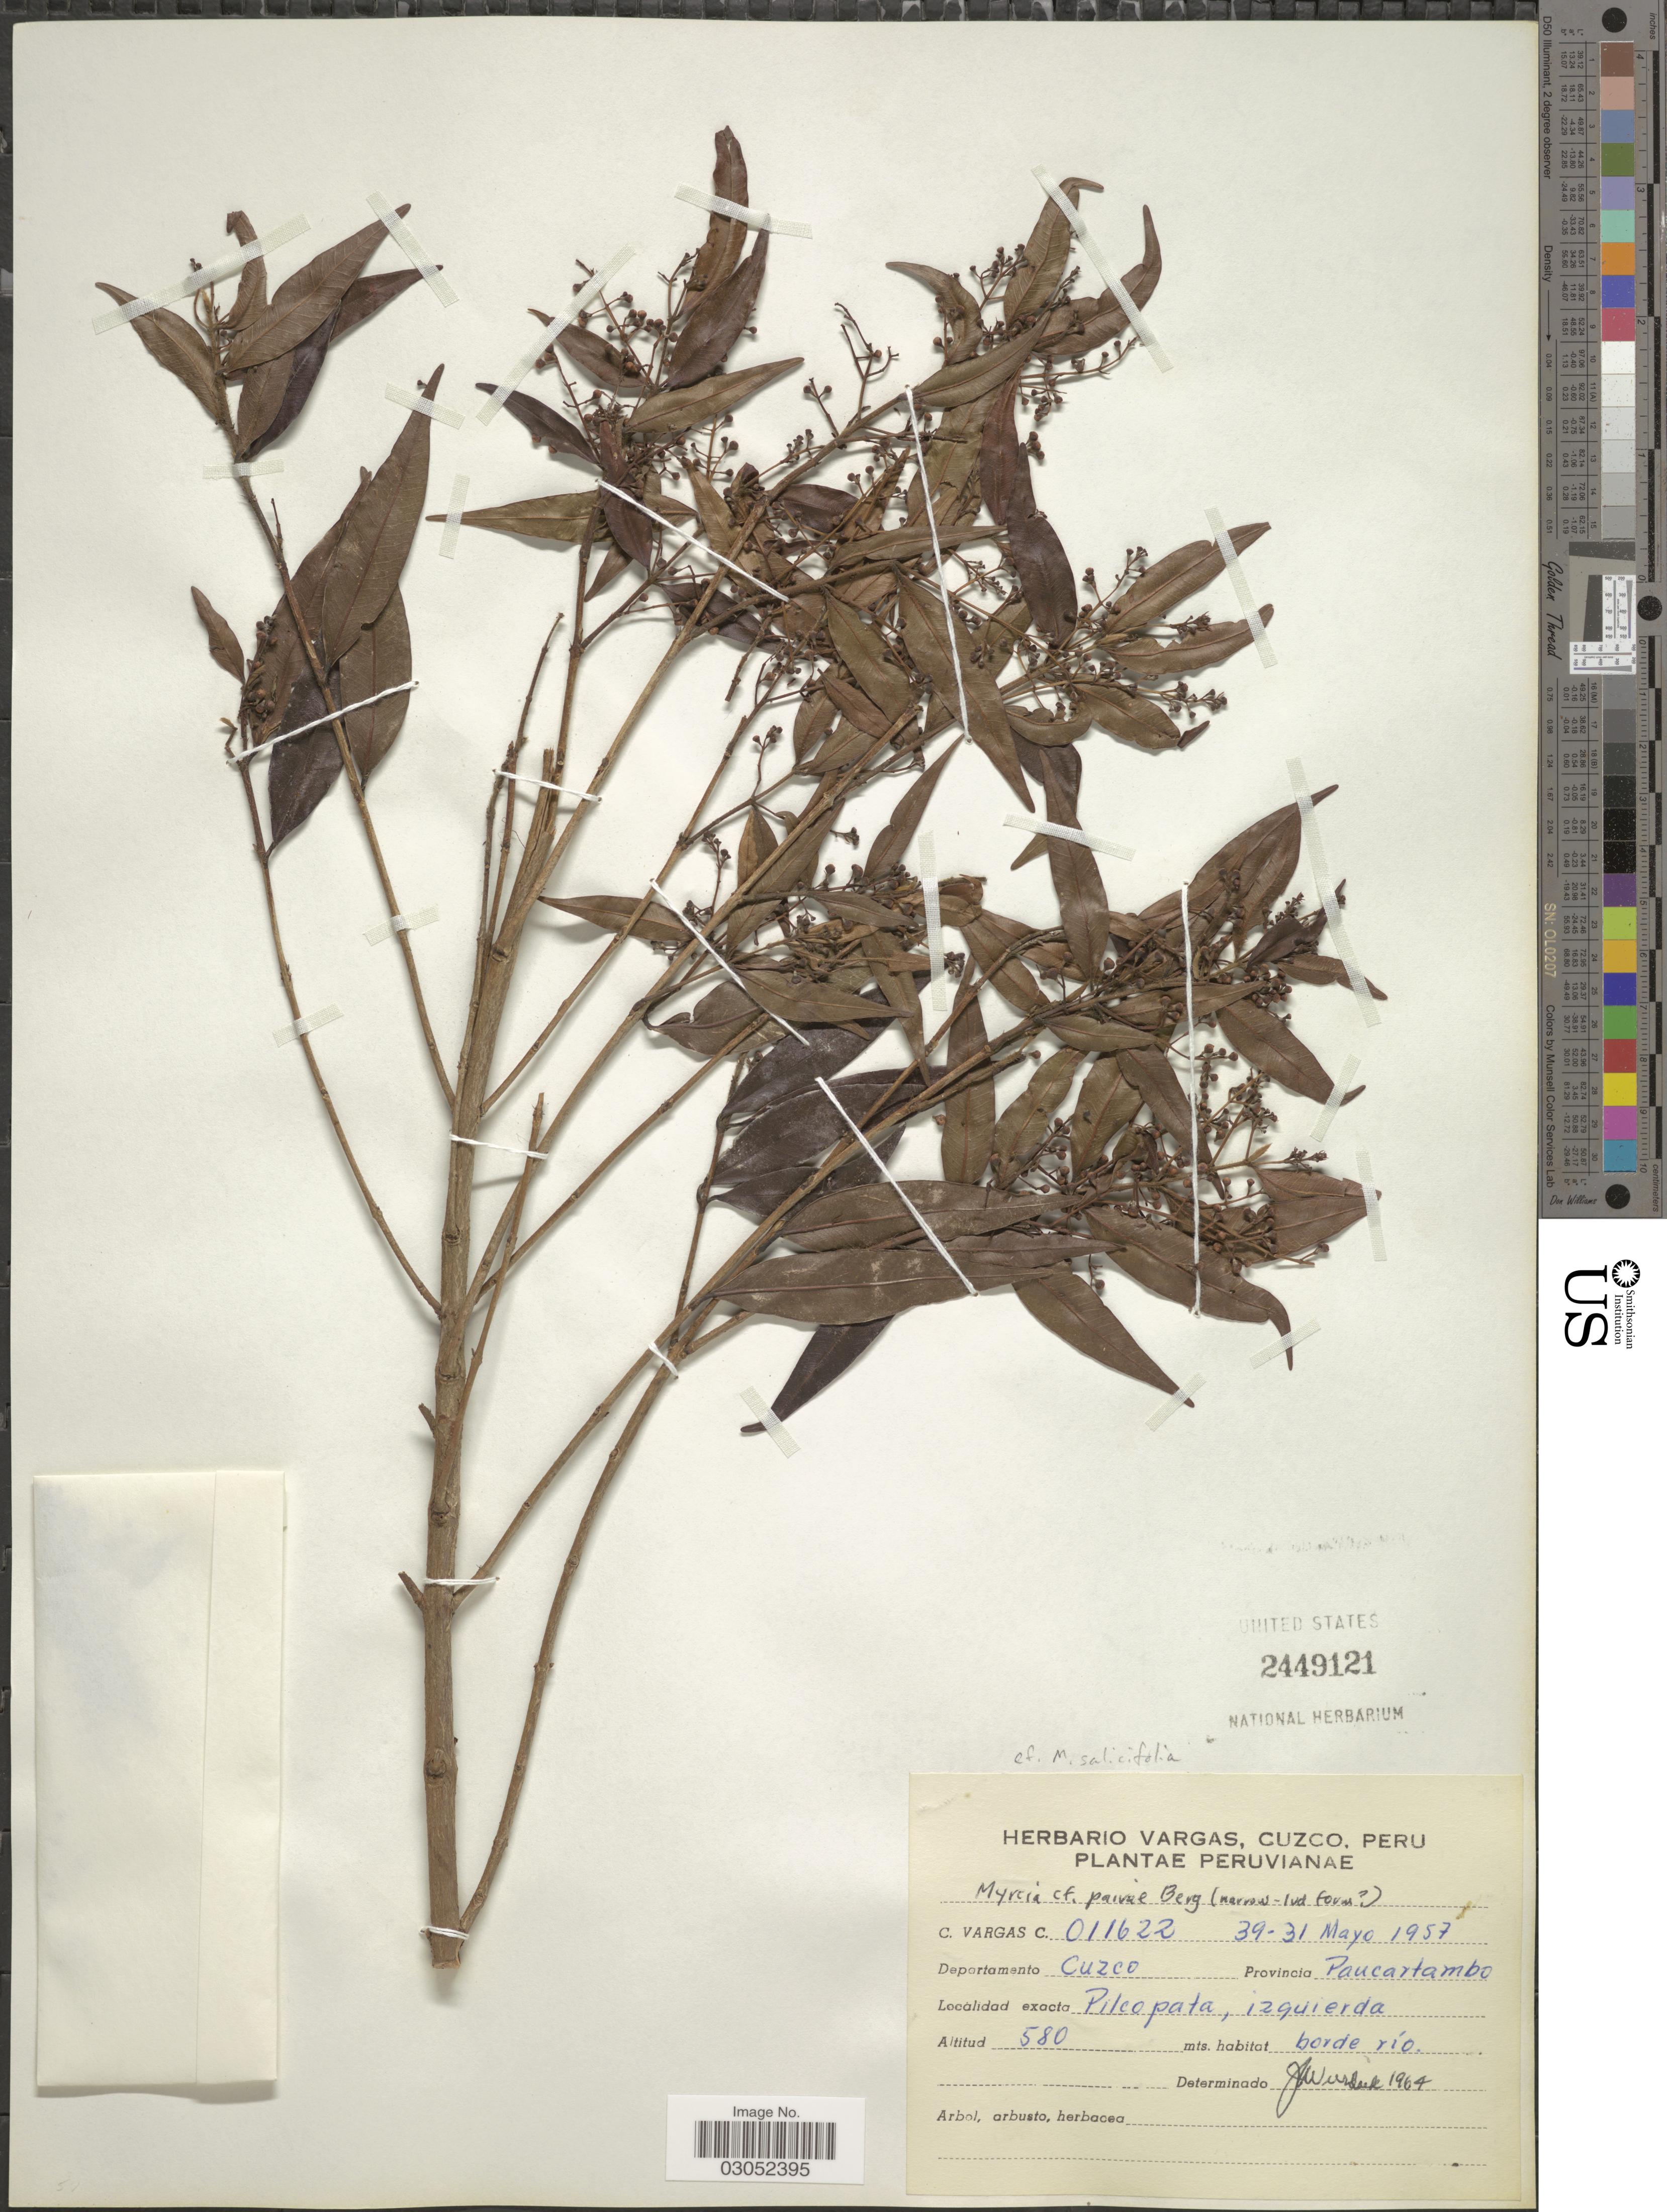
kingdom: Plantae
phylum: Tracheophyta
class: Magnoliopsida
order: Myrtales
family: Myrtaceae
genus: Myrcia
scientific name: Myrcia paivae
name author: O. Berg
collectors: C. Vargas Calderón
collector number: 011622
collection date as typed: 39-31 Mayo 1957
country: Peru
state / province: Cusco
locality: Departamento Cuzco. Provincia Paucartambo. Pilcopata, izquierda.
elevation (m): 580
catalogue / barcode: US 2449121